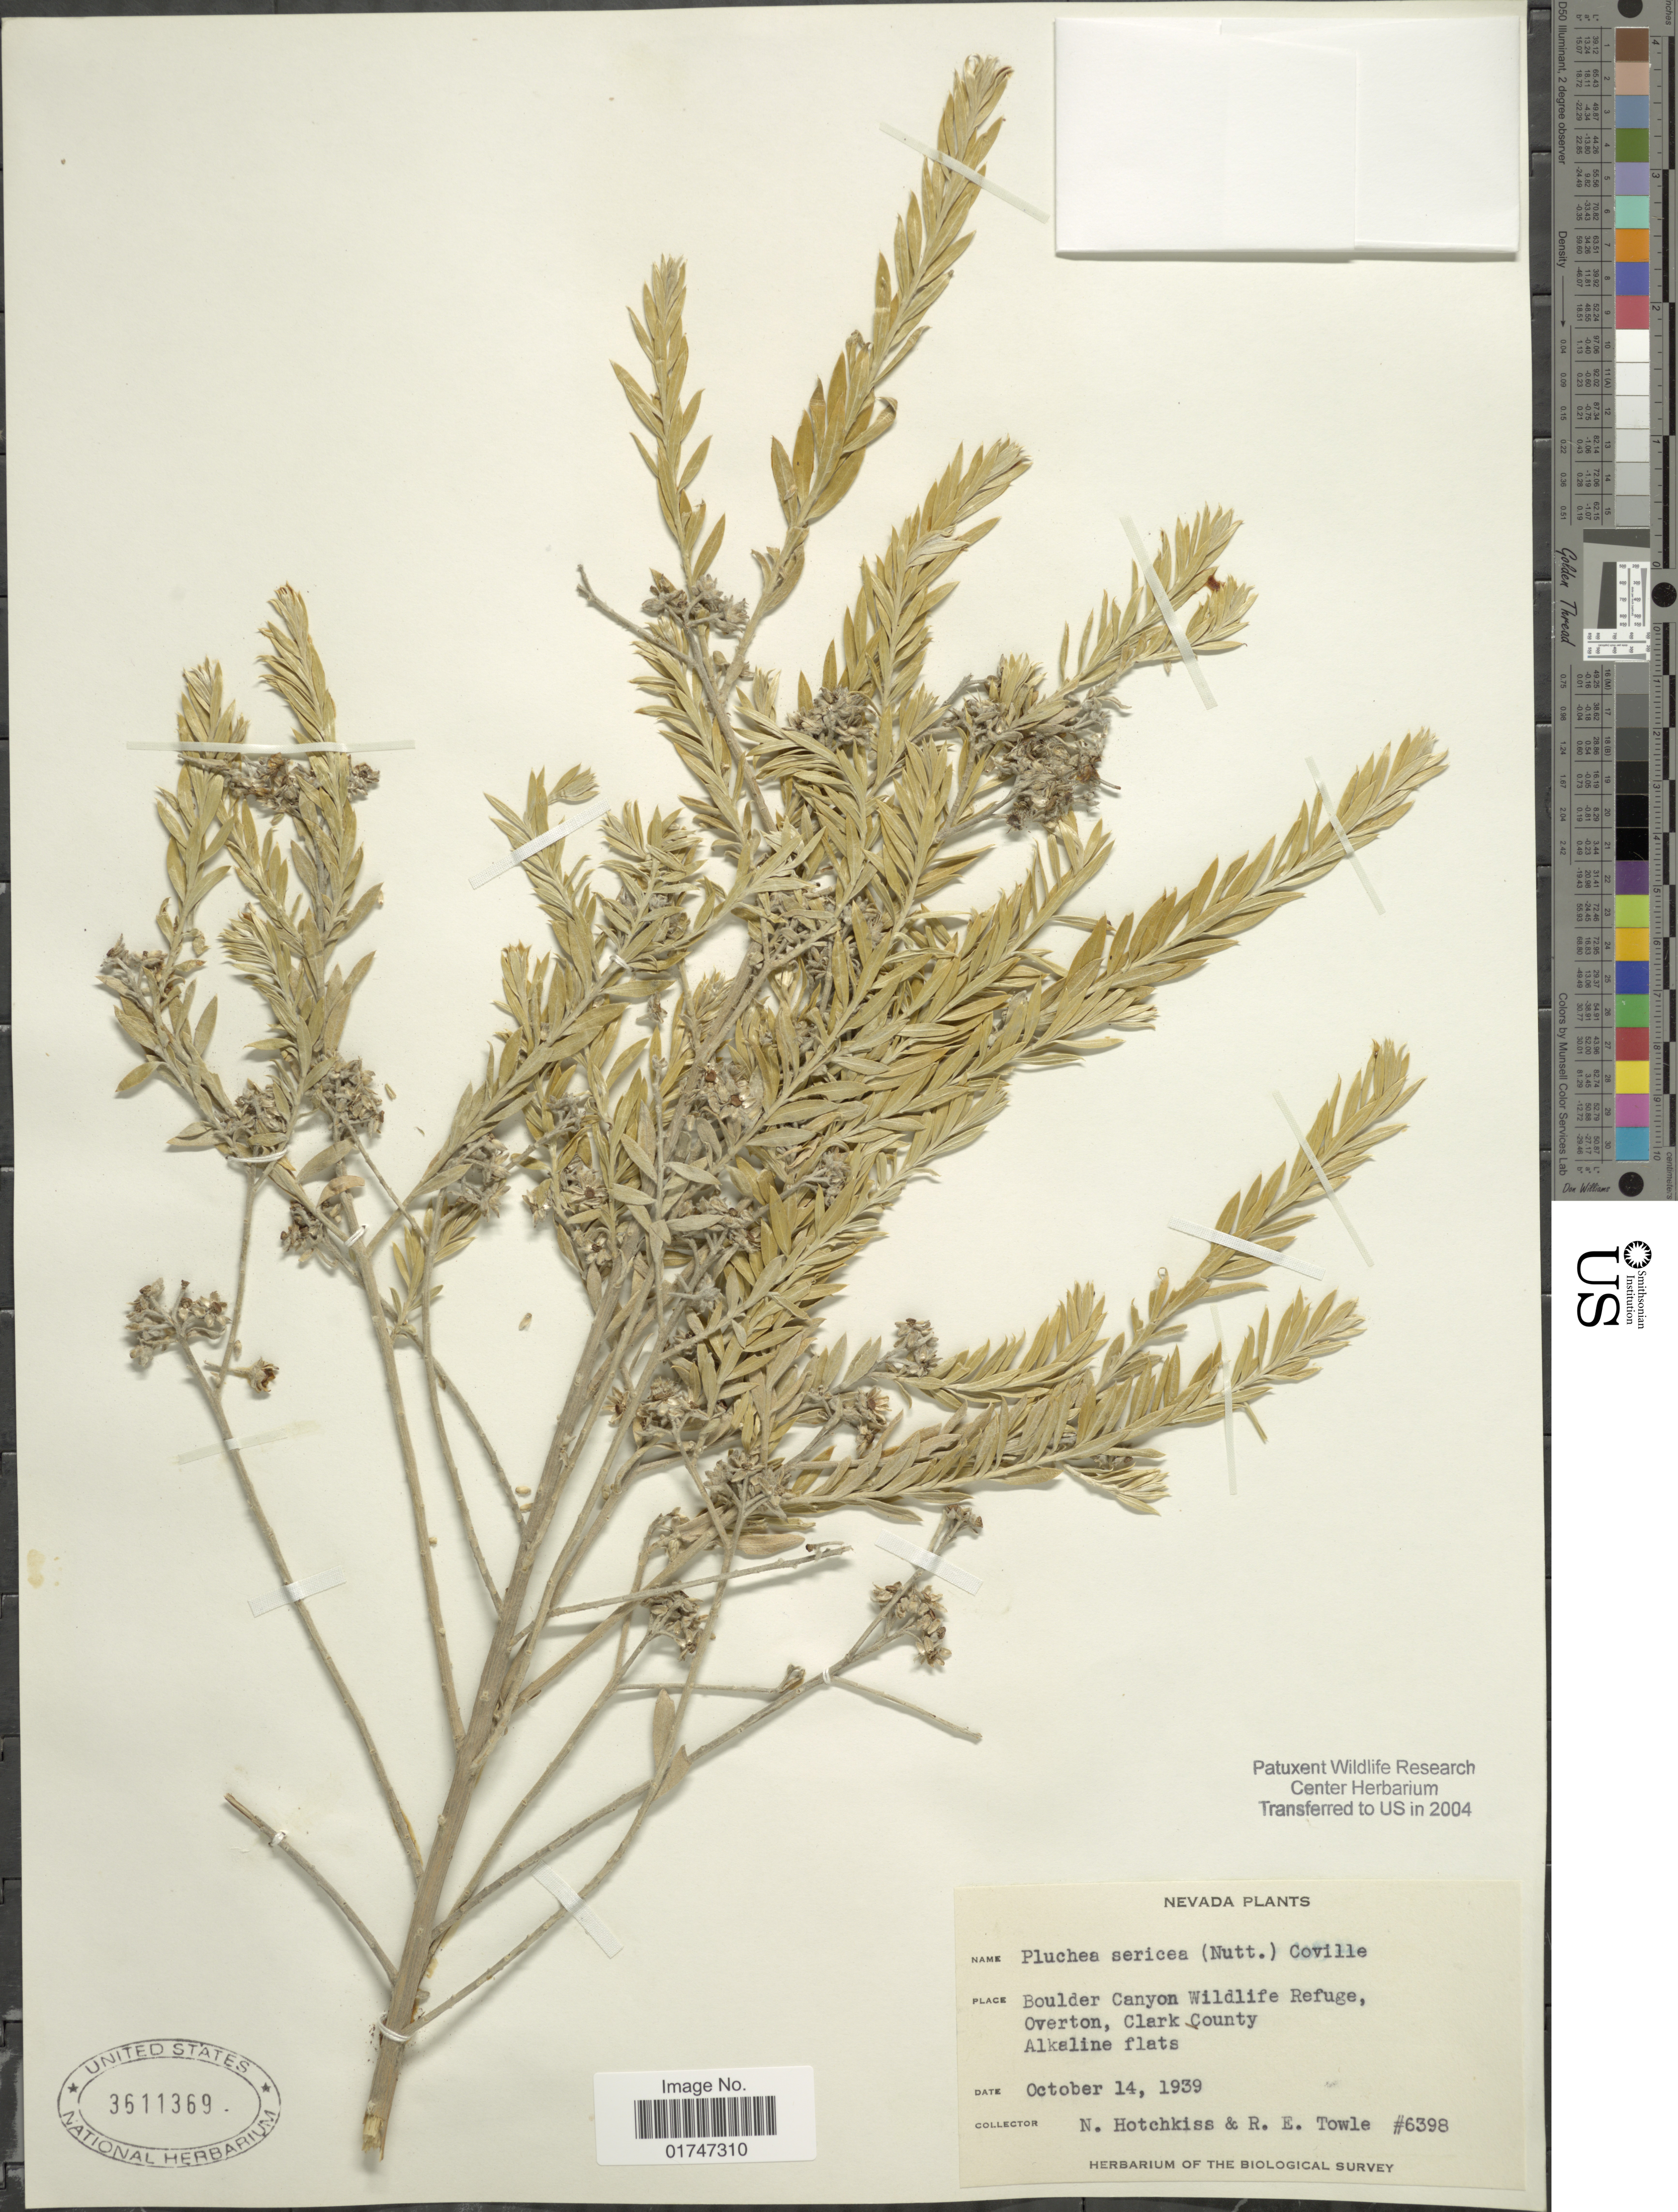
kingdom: Plantae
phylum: Tracheophyta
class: Magnoliopsida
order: Asterales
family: Asteraceae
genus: Pluchea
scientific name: Pluchea sericea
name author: (Nutt.) Coville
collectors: N. Hotchkiss & R. Towle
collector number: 6398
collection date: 1939-10-14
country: United States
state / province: Nevada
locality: Boulder Canyon Wildlife Refuge, Overton, Clark County. Alkaline flats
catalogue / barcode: US 3611369